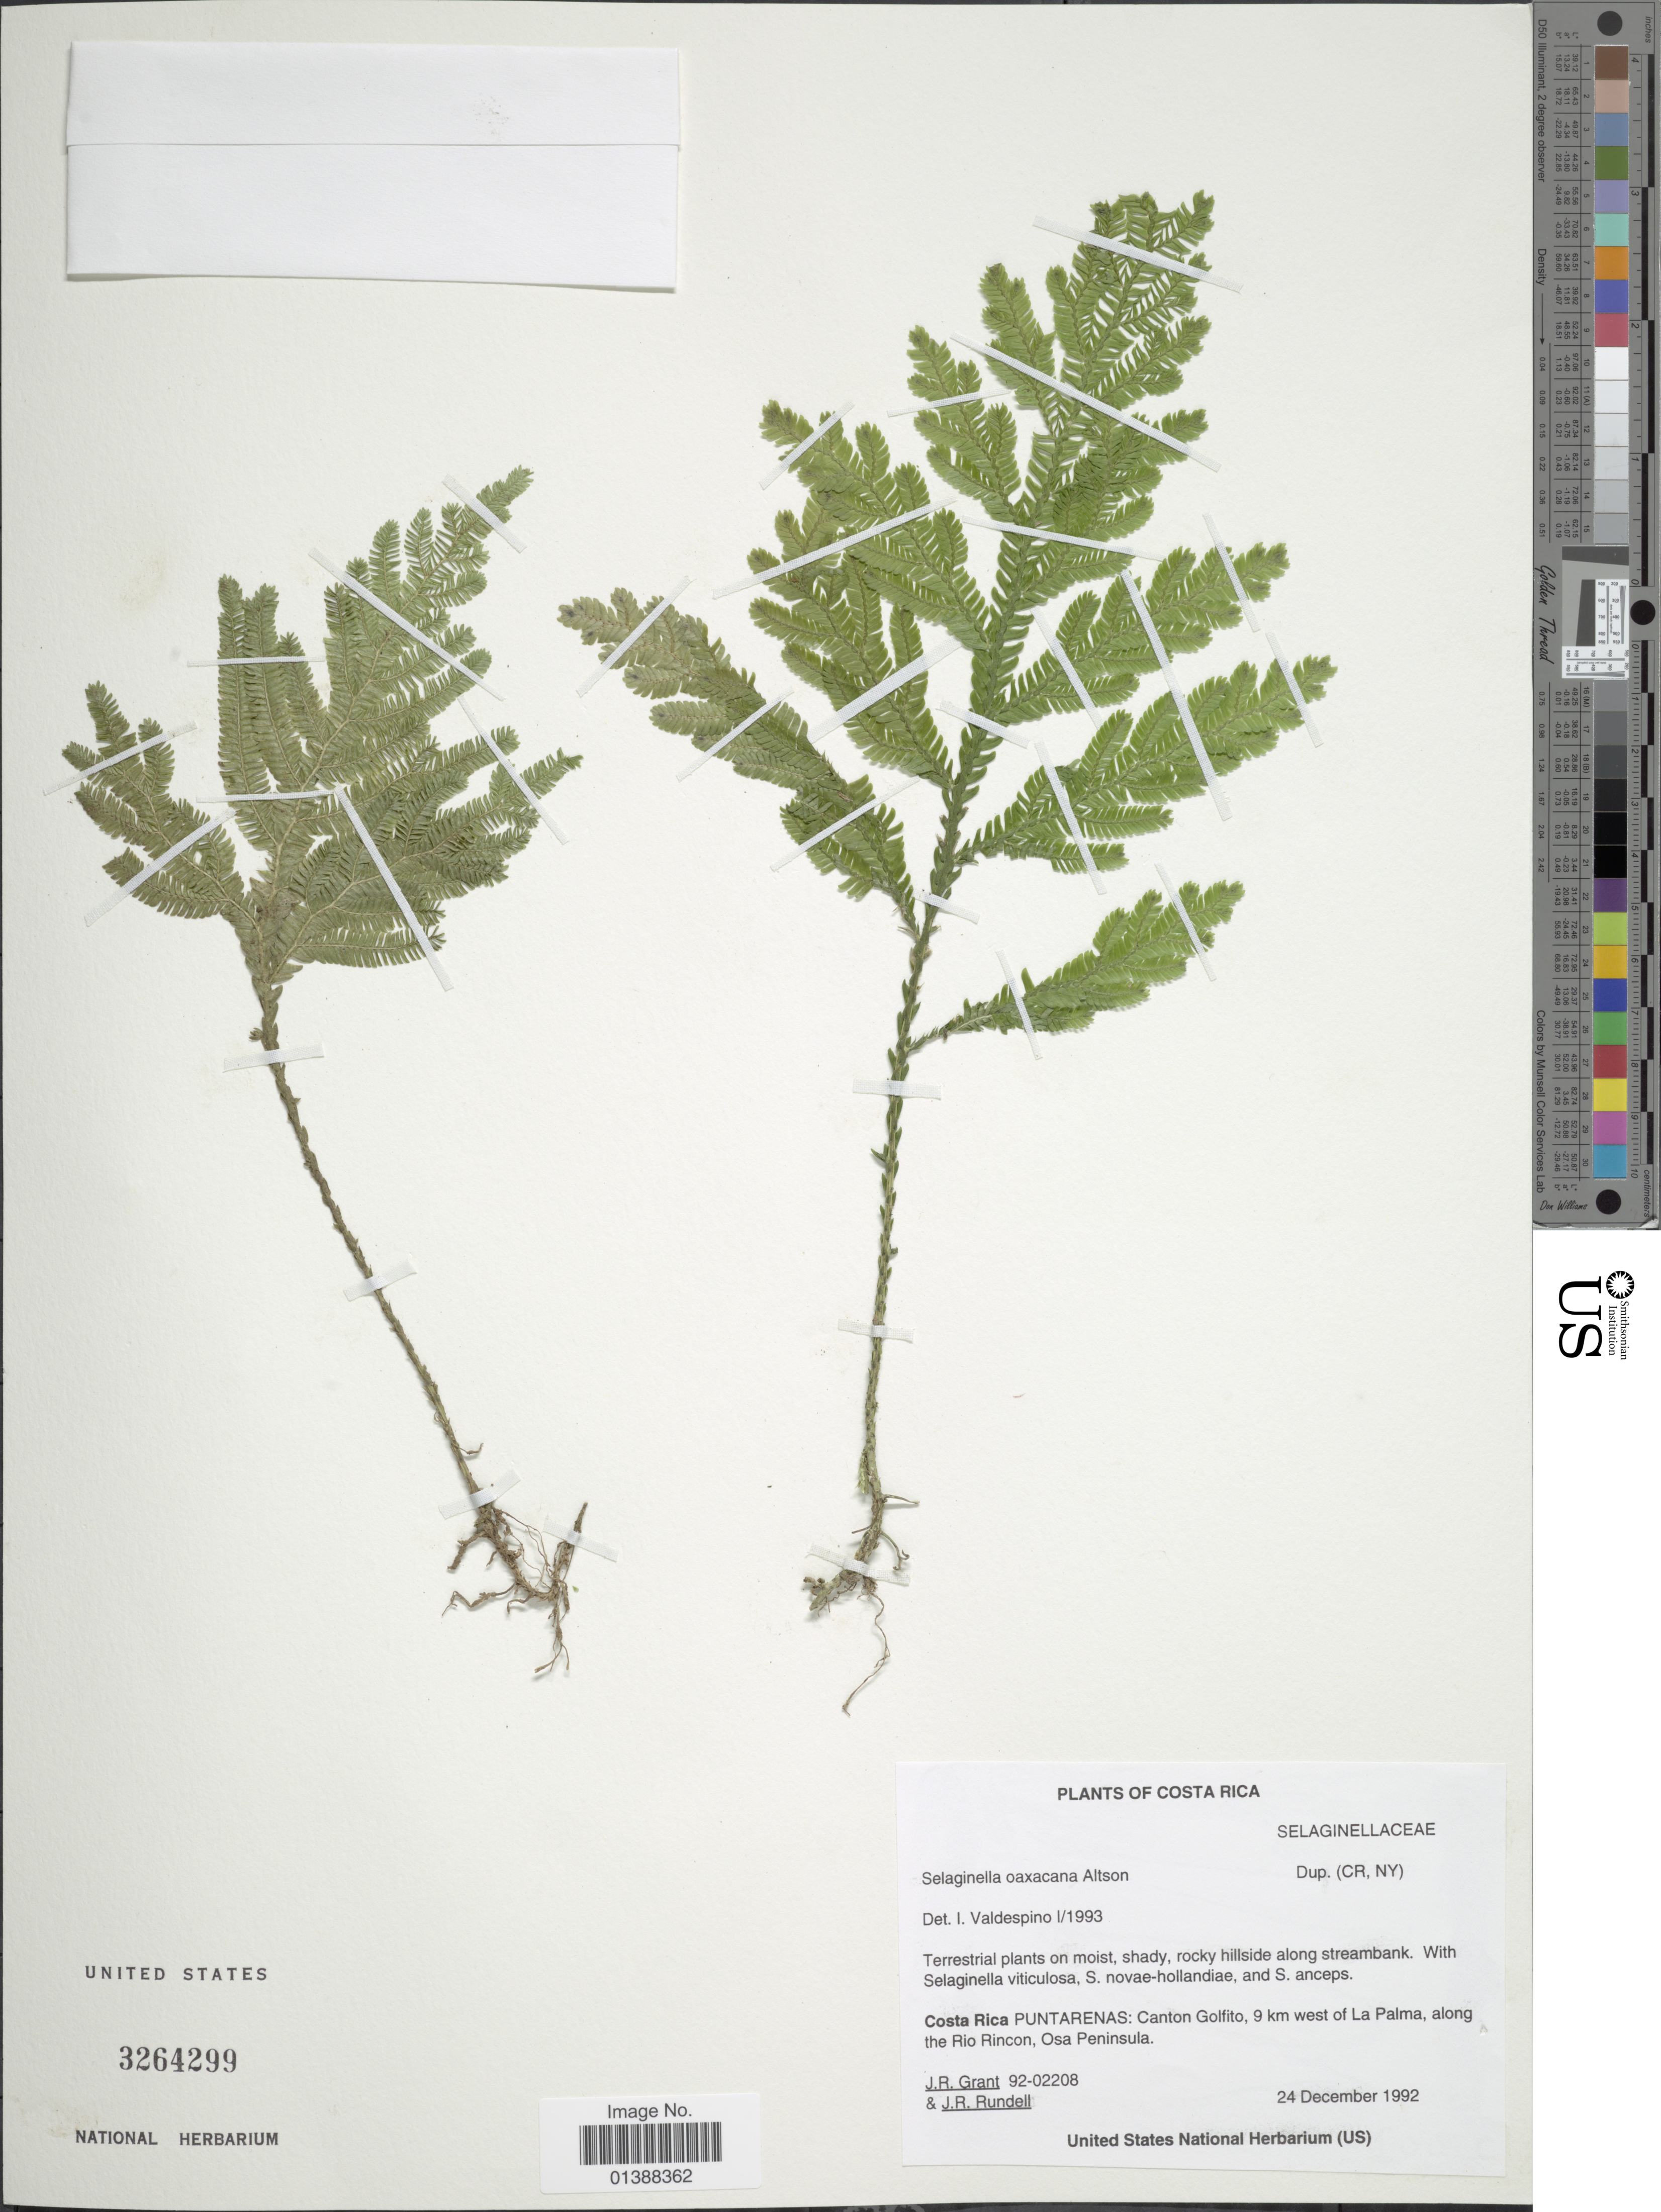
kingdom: Plantae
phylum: Tracheophyta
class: Lycopodiopsida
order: Selaginellales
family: Selaginellaceae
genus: Selaginella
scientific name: Selaginella oaxacana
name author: Spring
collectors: J. Grant & J. R. Rundell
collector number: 92-02208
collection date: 1992-12-24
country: Costa Rica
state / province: Puntarenas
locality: Canton Golfito, 9 km west of La Palma, along the Rio Rincon, osa Peninsula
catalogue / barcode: US 3264299